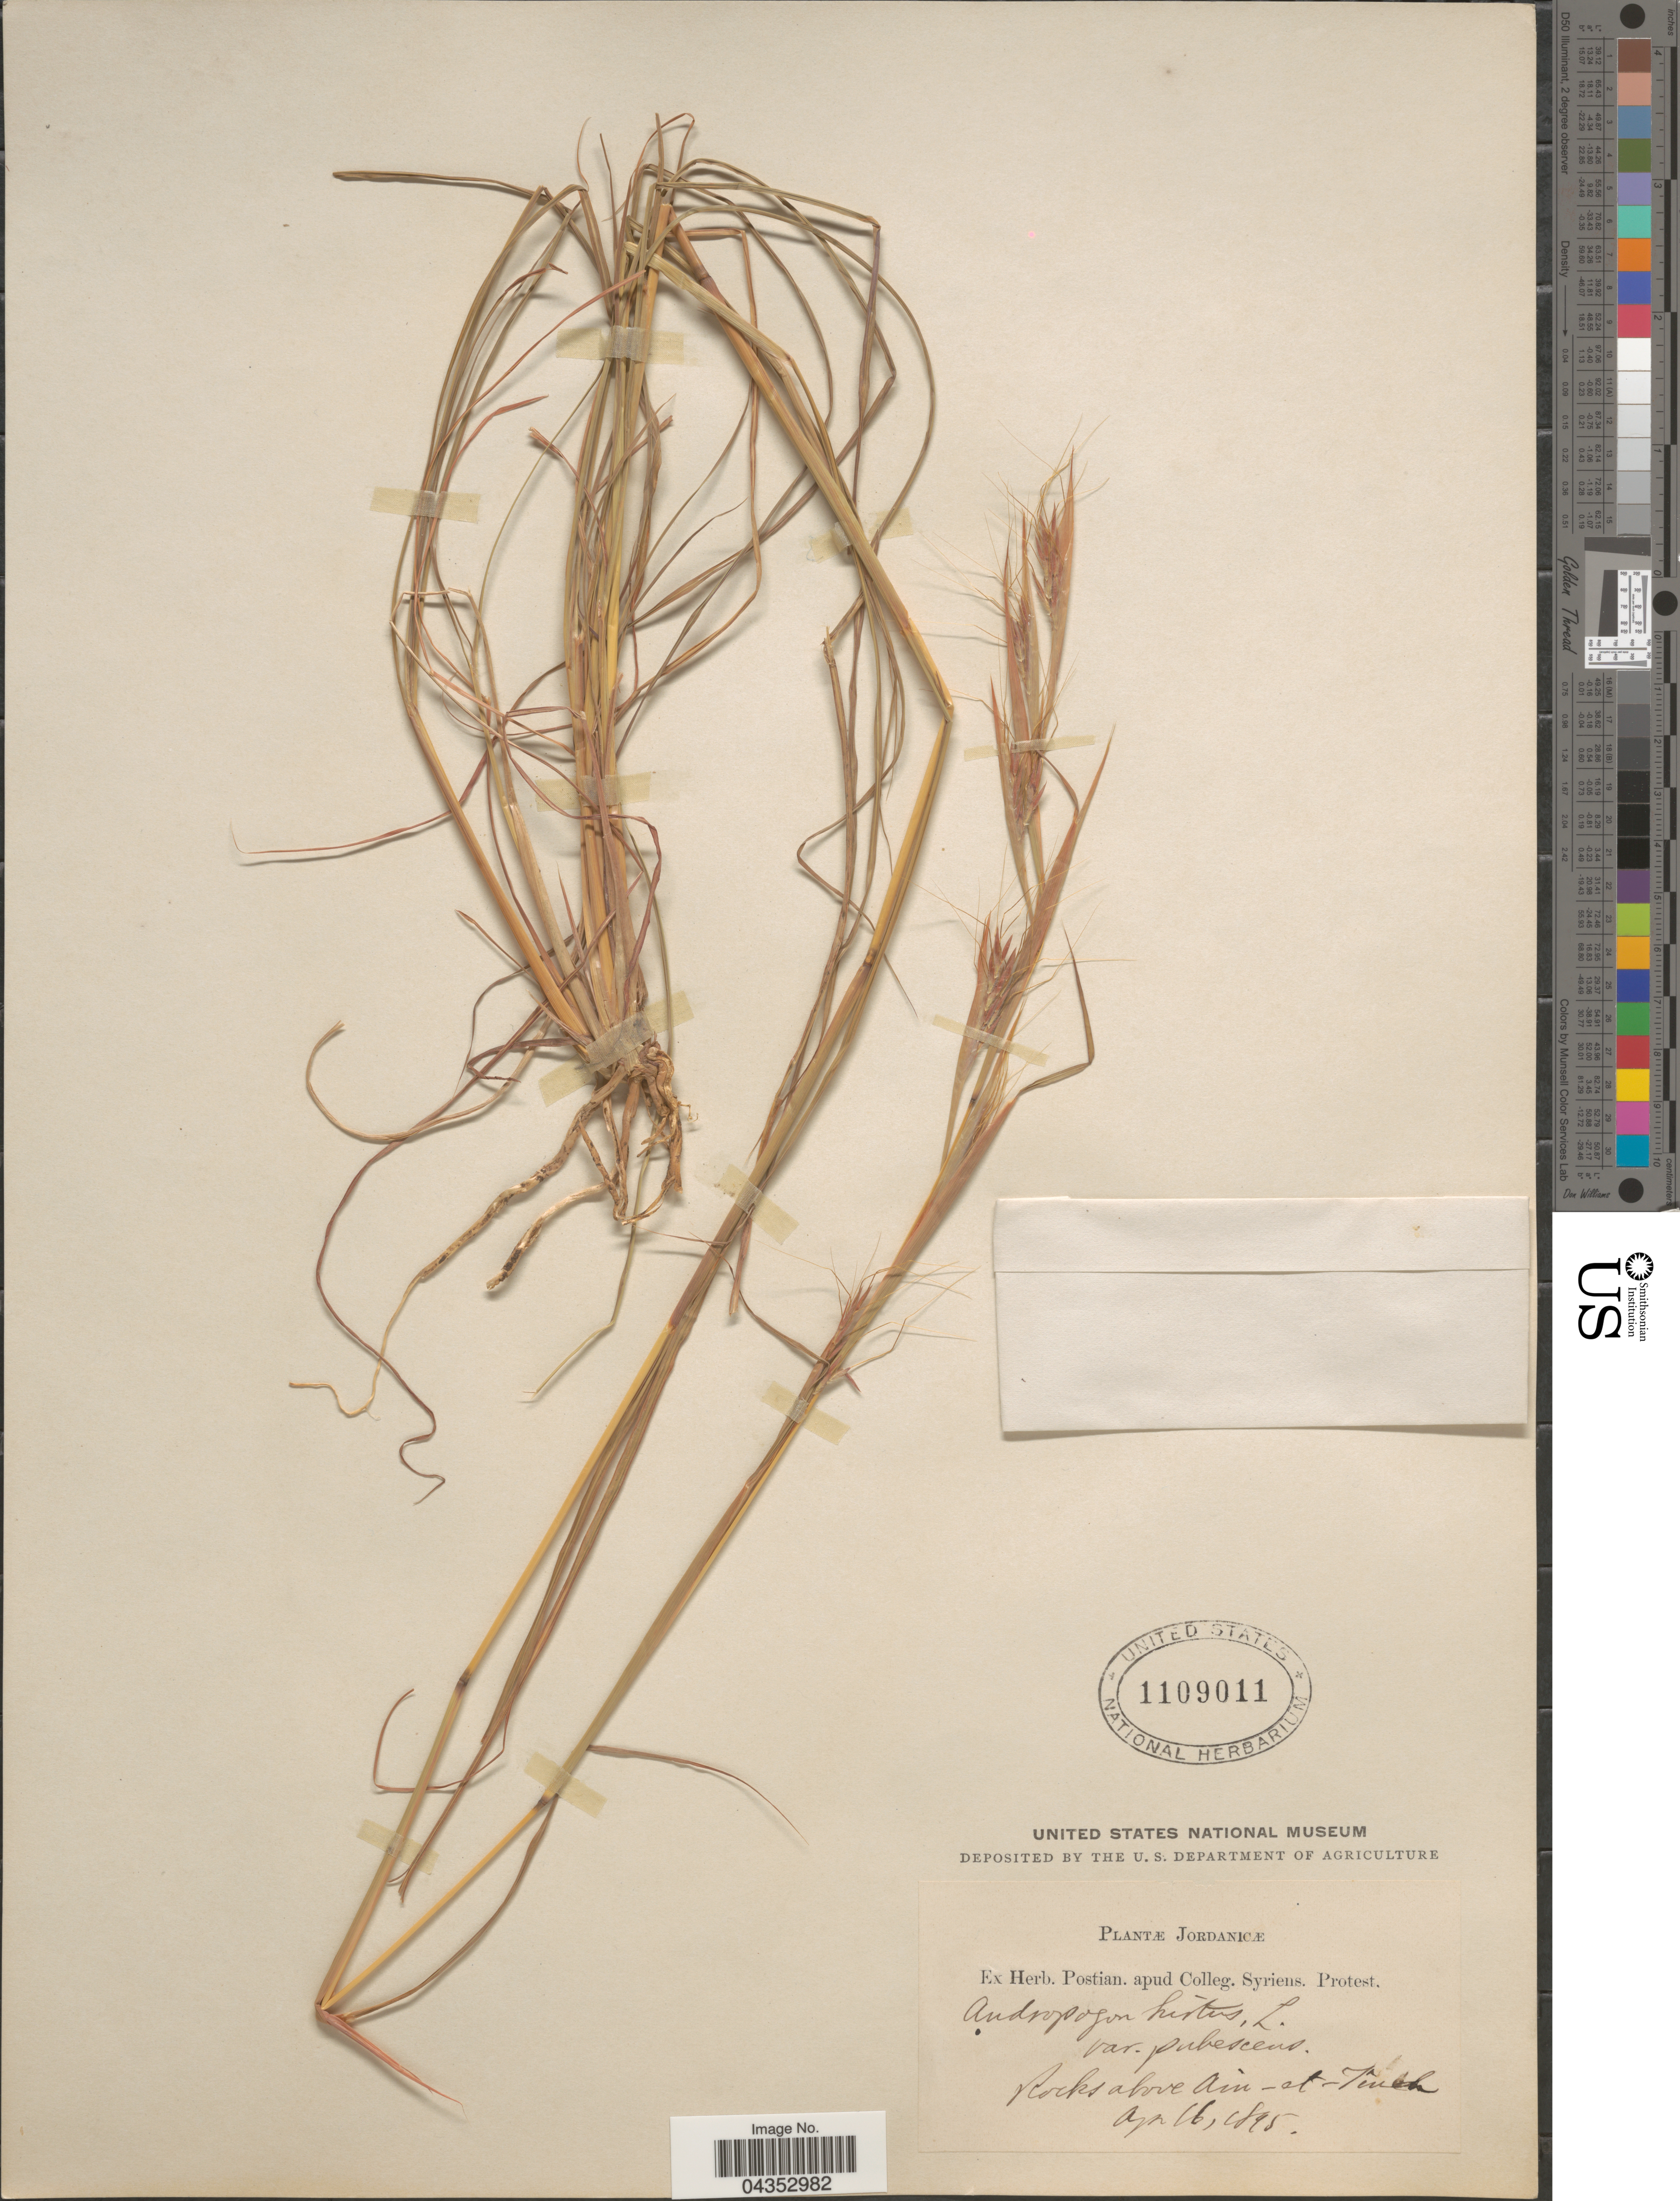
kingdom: Plantae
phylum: Tracheophyta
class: Liliopsida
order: Poales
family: Poaceae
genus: Hyparrhenia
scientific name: Hyparrhenia hirta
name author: (L.) Stapf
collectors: ex herb. Postian. apud Colleg. Syriens. Protest. USE "Fannie P. A. Shepard" (10308853) AS PRIMARY COLLECTOR INSTEAD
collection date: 1895-04-16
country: Lebanon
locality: Jordanicæ. Rocks above Ain-el-Tineh.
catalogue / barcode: US 1109011